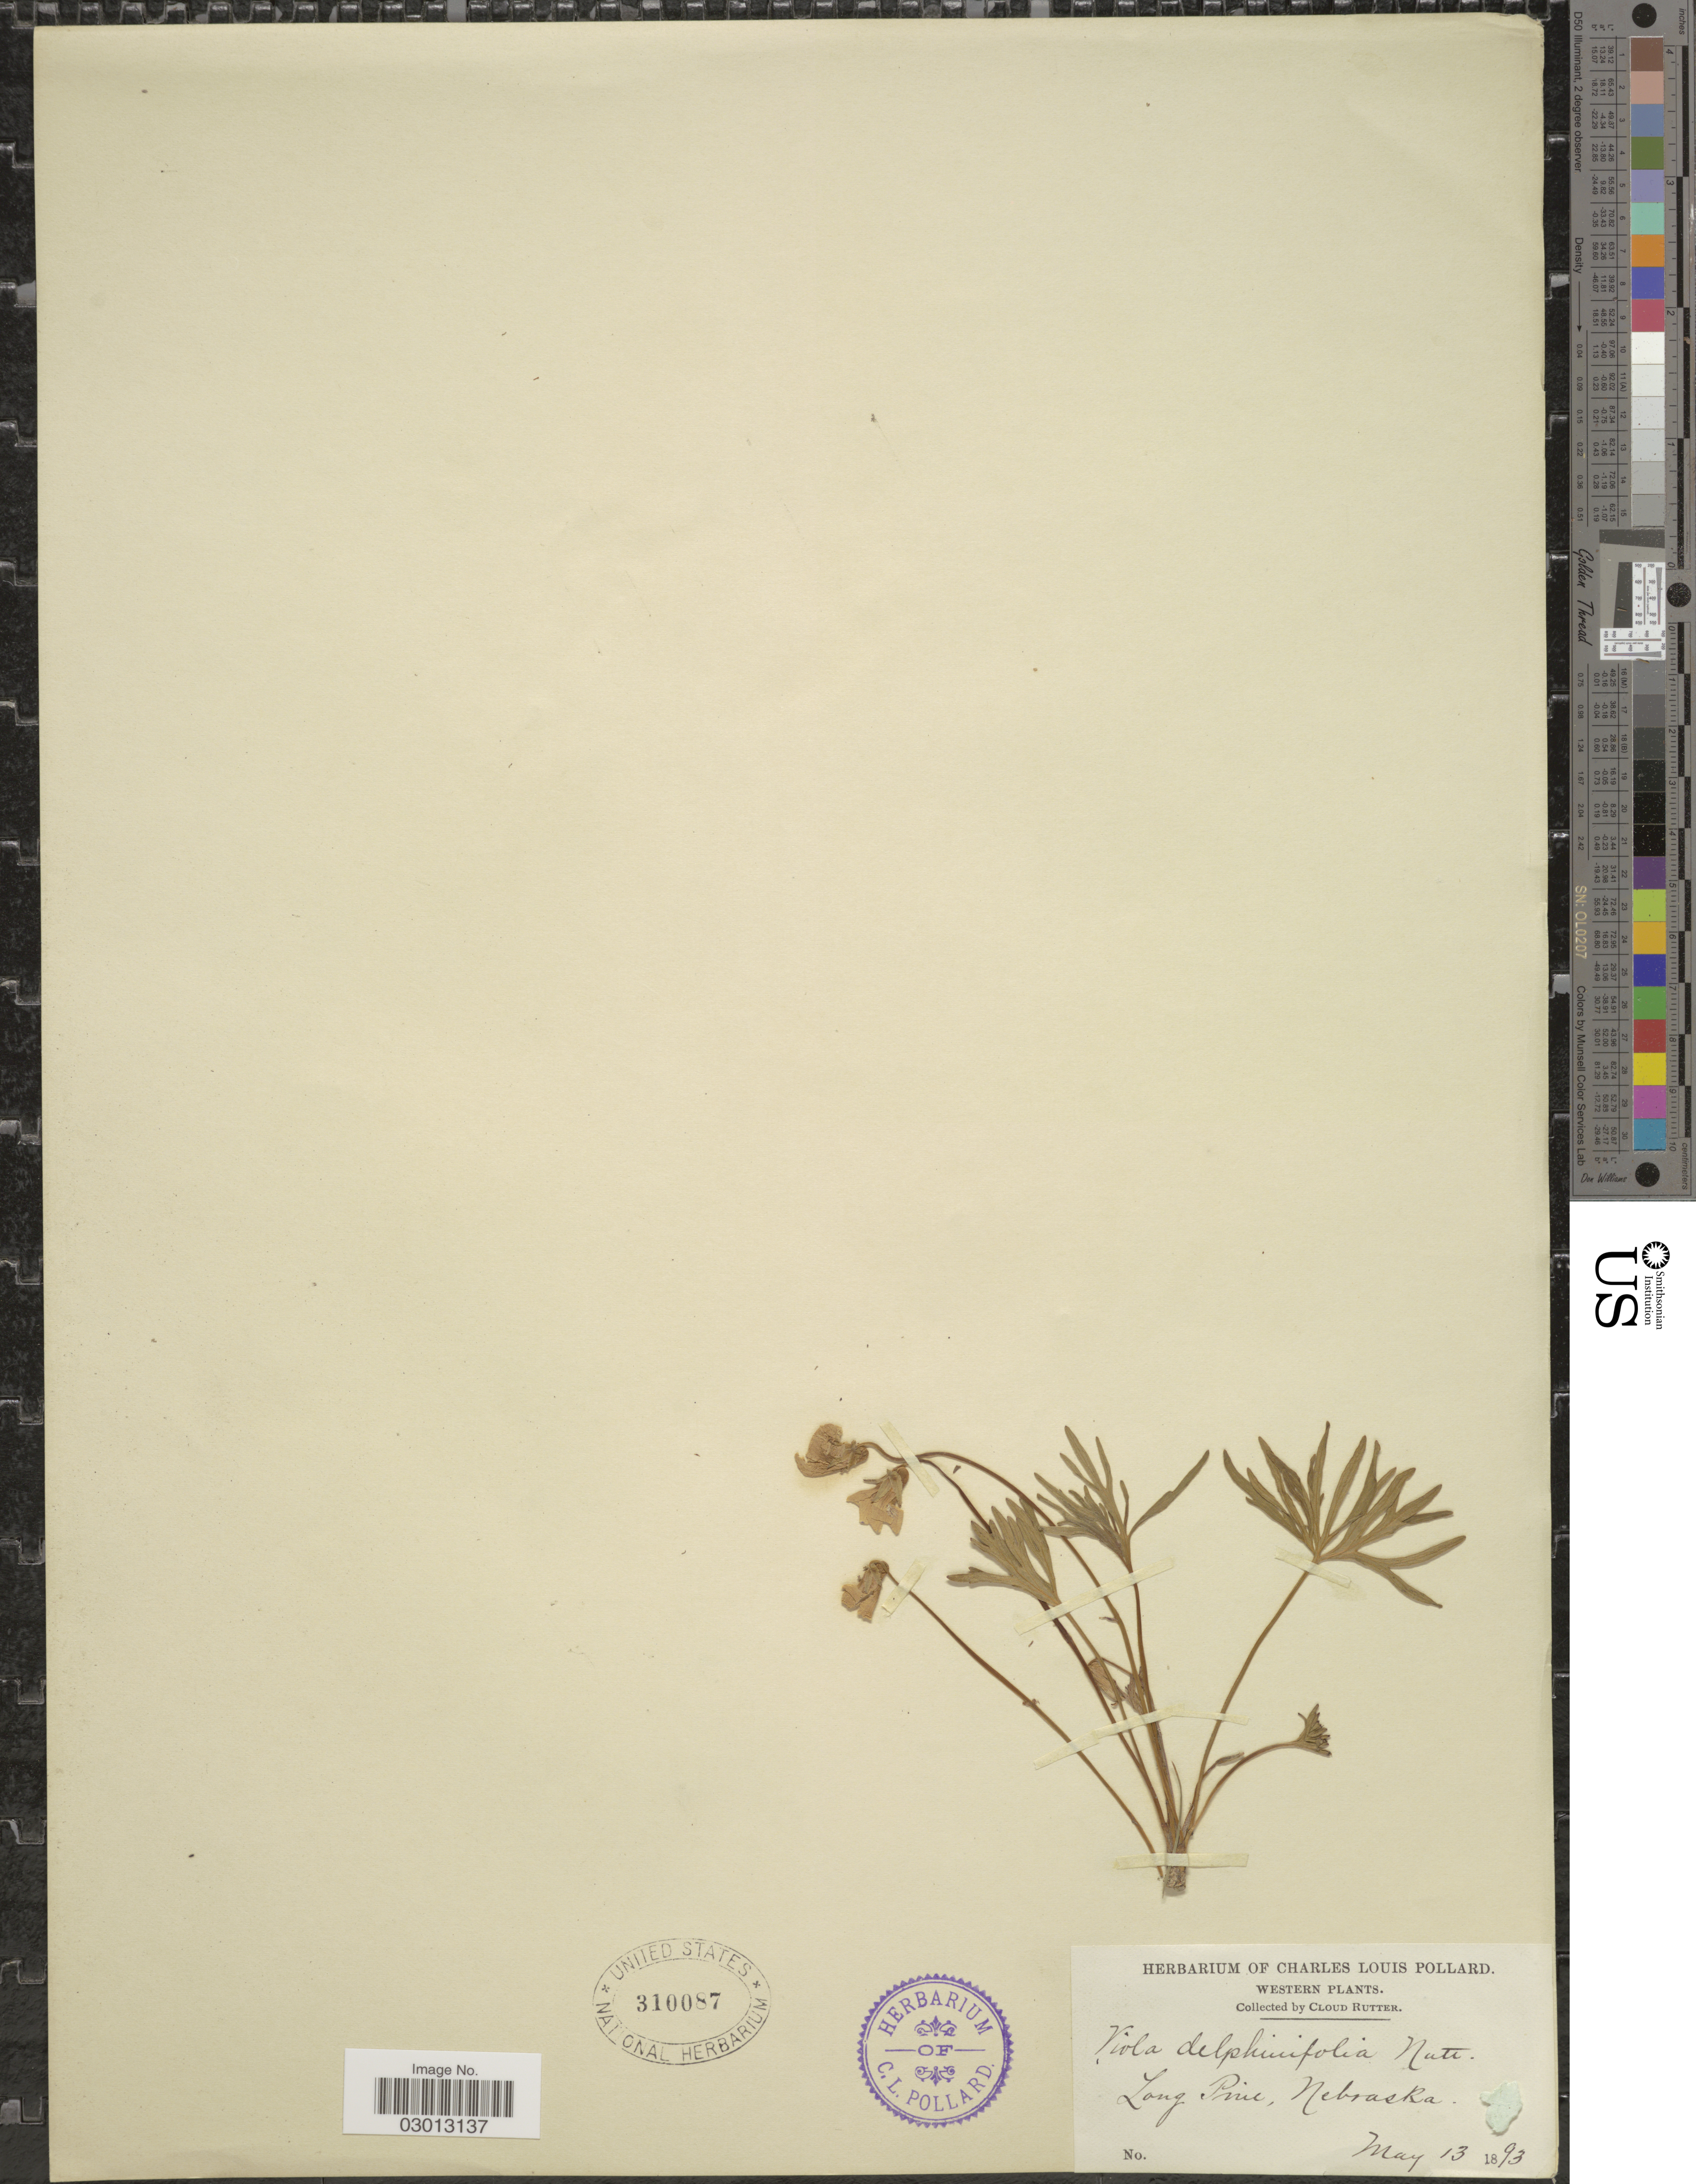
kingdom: Plantae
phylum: Tracheophyta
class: Magnoliopsida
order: Malpighiales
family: Violaceae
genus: Viola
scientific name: Viola pedatifida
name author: G. Don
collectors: C. Rutter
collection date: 1893-05-13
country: United States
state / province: Nebraska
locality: Western. Long Pine.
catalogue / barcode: US 310087